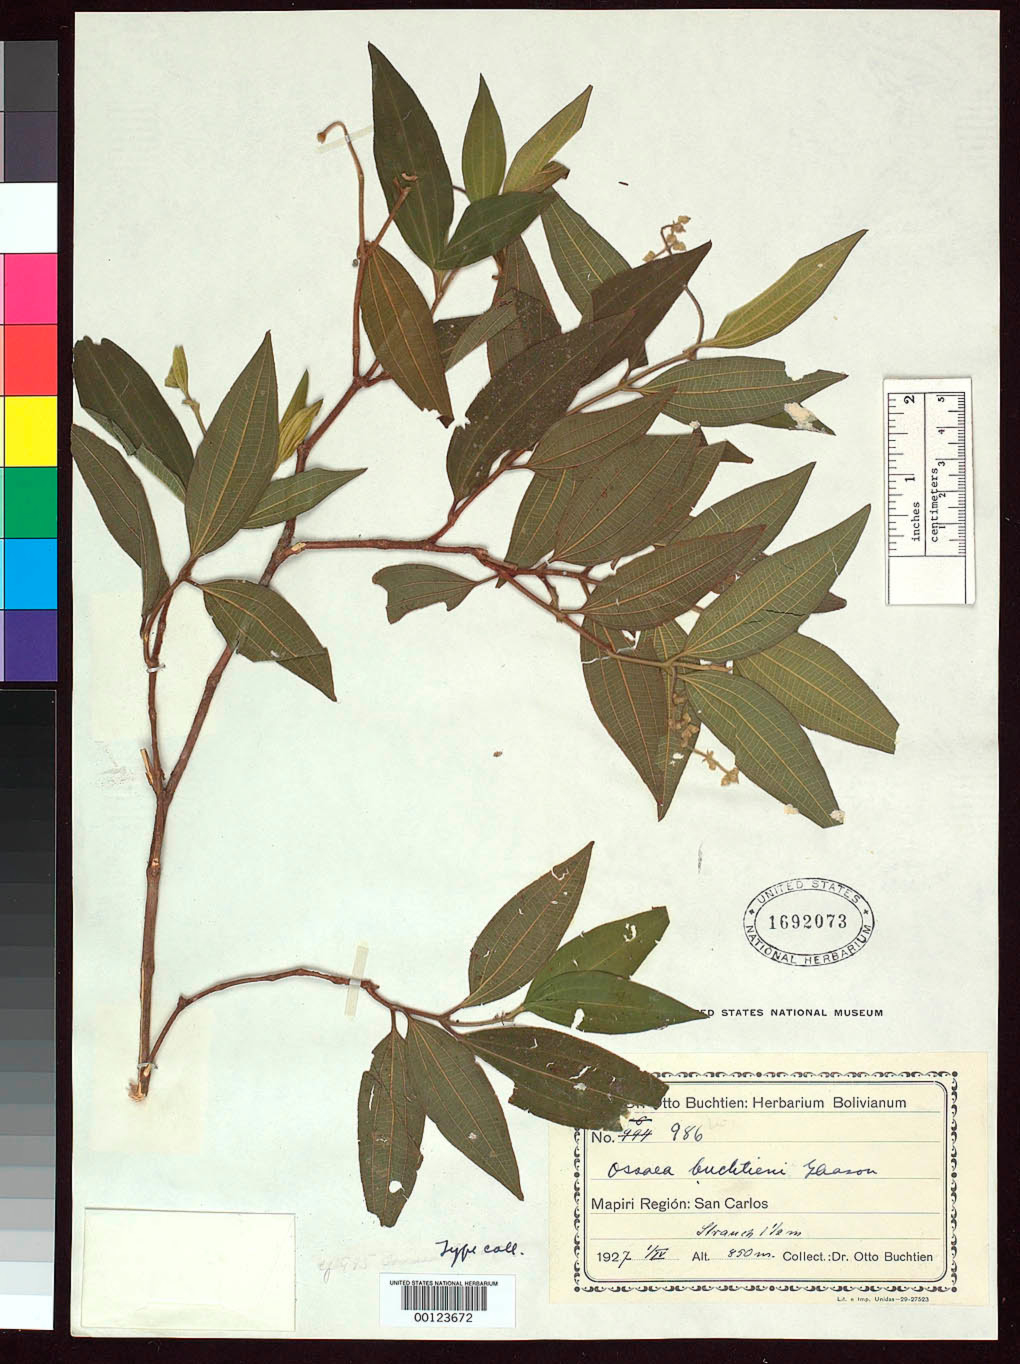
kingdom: Plantae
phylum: Tracheophyta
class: Magnoliopsida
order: Myrtales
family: Melastomataceae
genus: Ossaea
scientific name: Ossaea buchtieni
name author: Gleason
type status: Isotype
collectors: O. Buchtien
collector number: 986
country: Bolivia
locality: San Carlos.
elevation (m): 850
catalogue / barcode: US 1692073